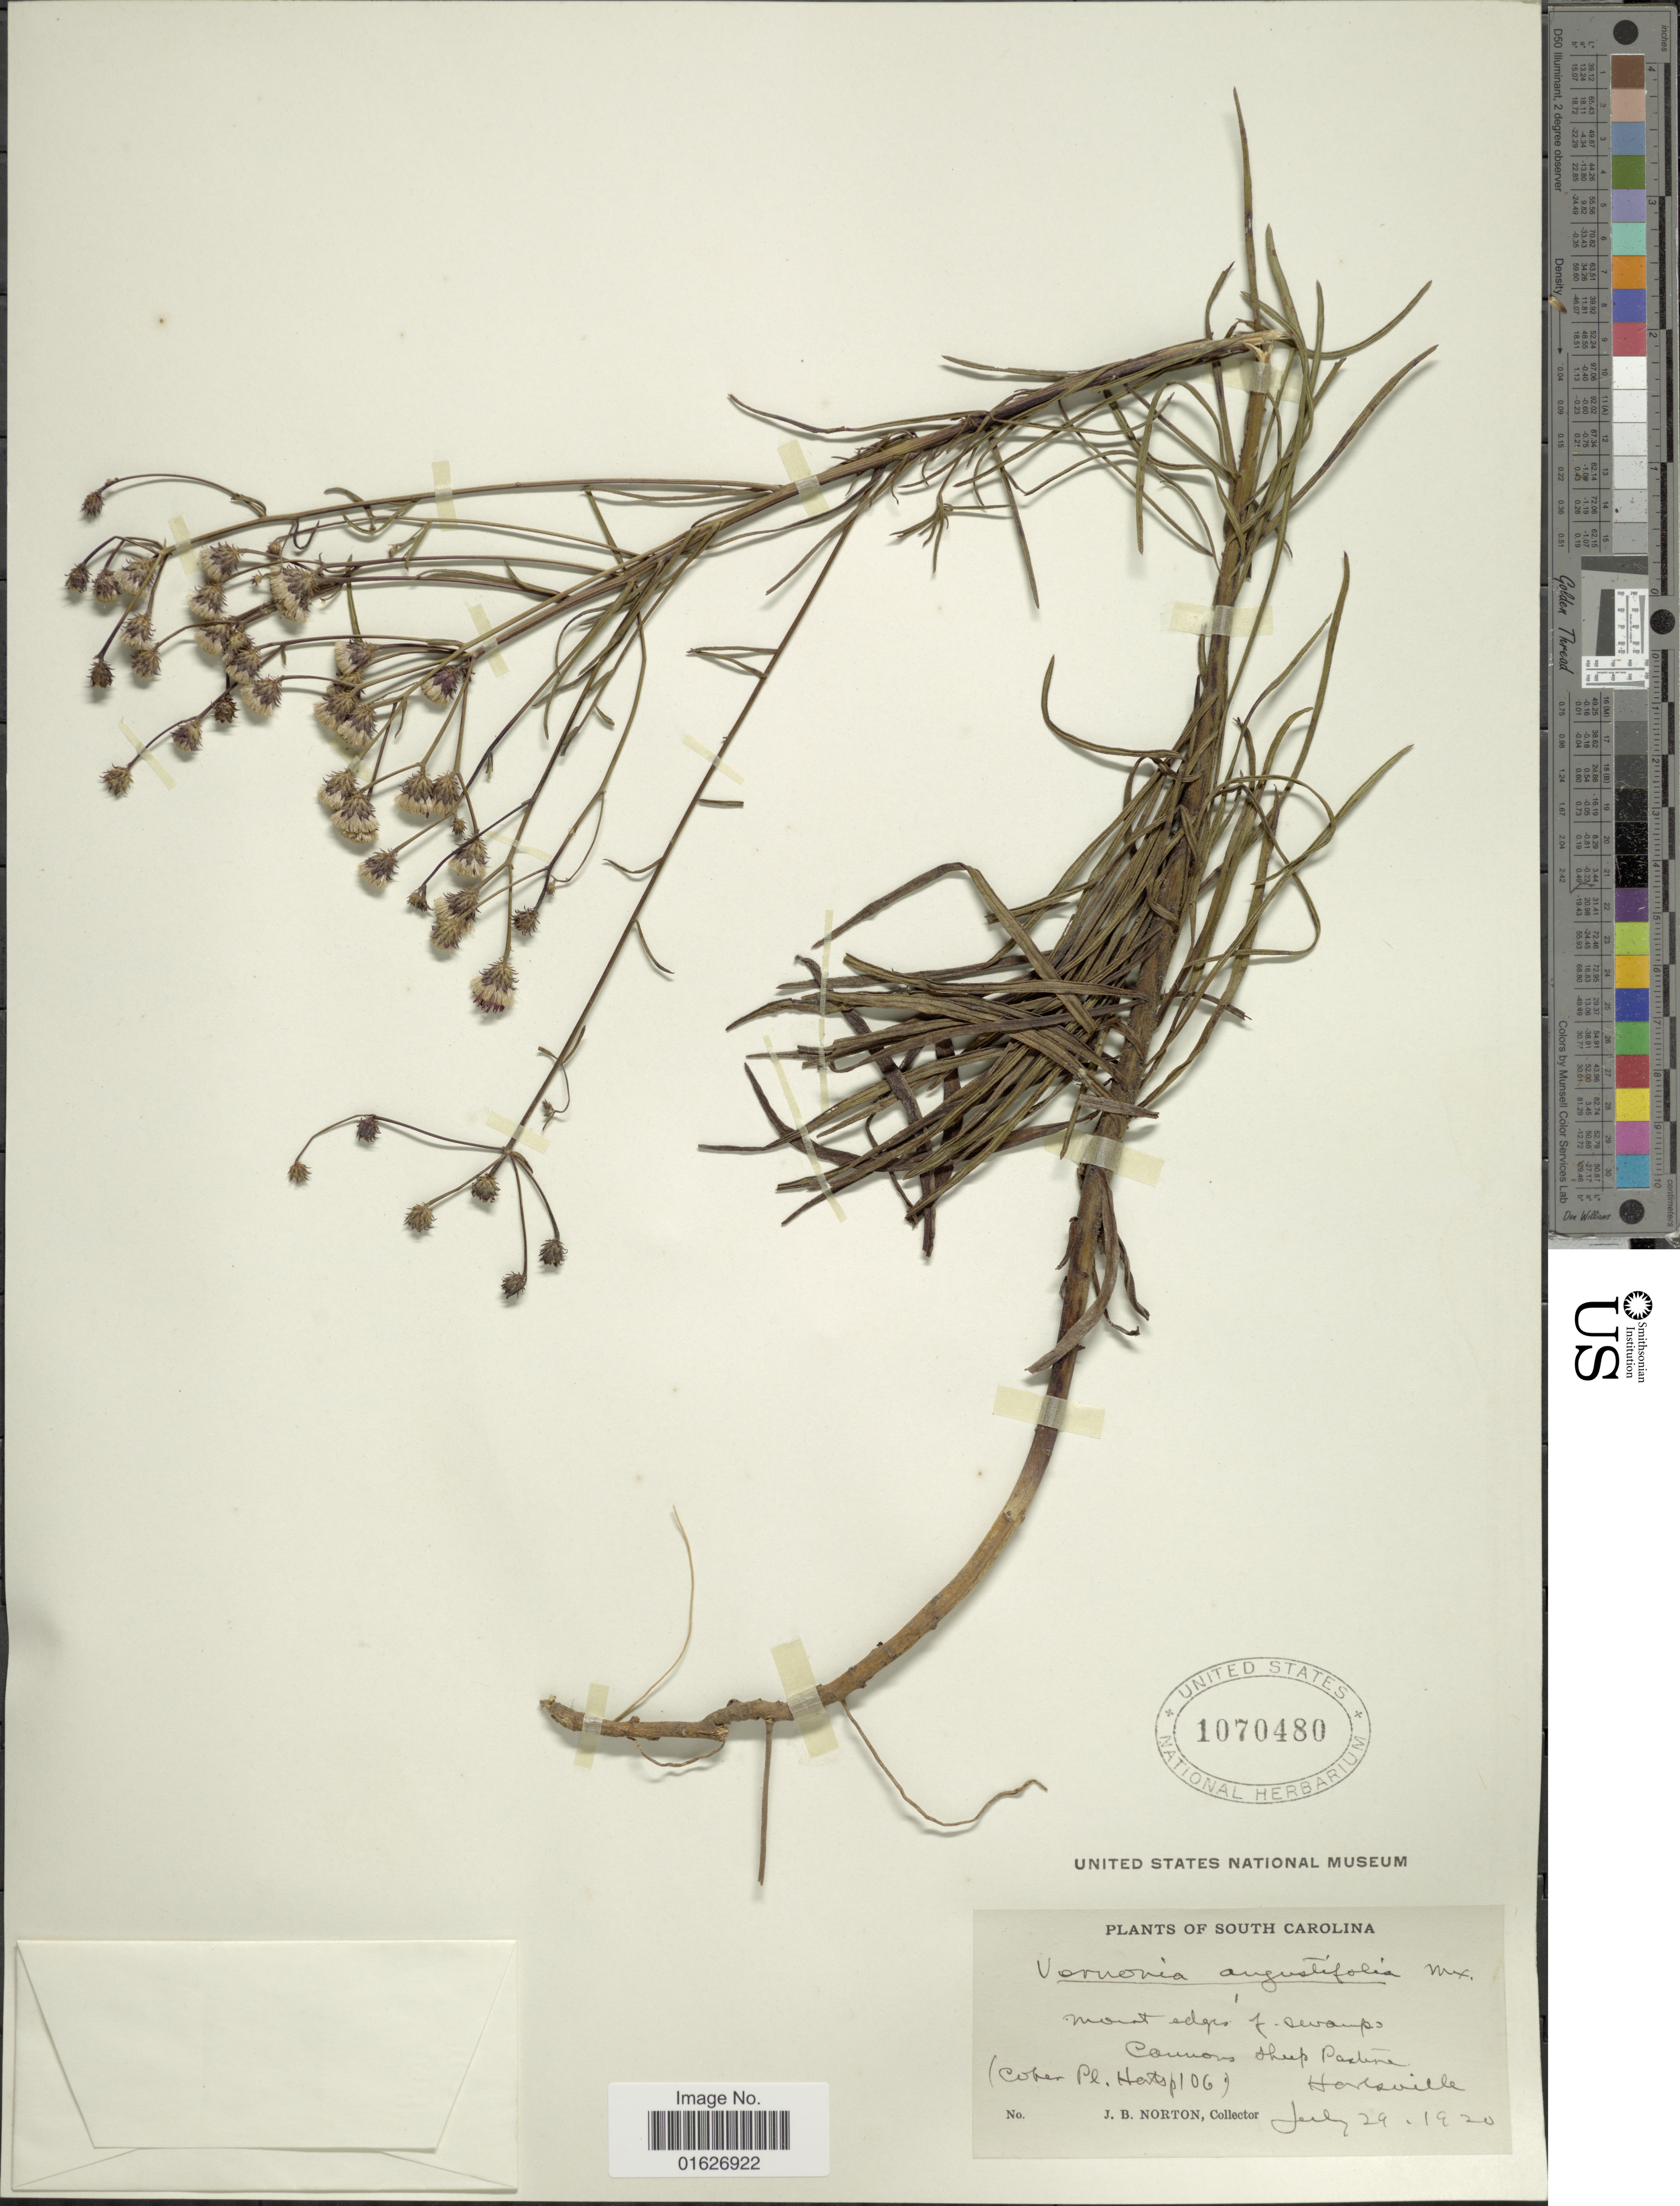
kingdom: Plantae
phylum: Tracheophyta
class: Magnoliopsida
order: Asterales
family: Asteraceae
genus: Vernonia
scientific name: Vernonia angustifolia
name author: Michx.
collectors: J. B. Norton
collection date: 1920-07-29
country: United States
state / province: South Carolina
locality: Moist edges of swamps, Cannons sheep Pasture, Hartsville.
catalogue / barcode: US 1070480